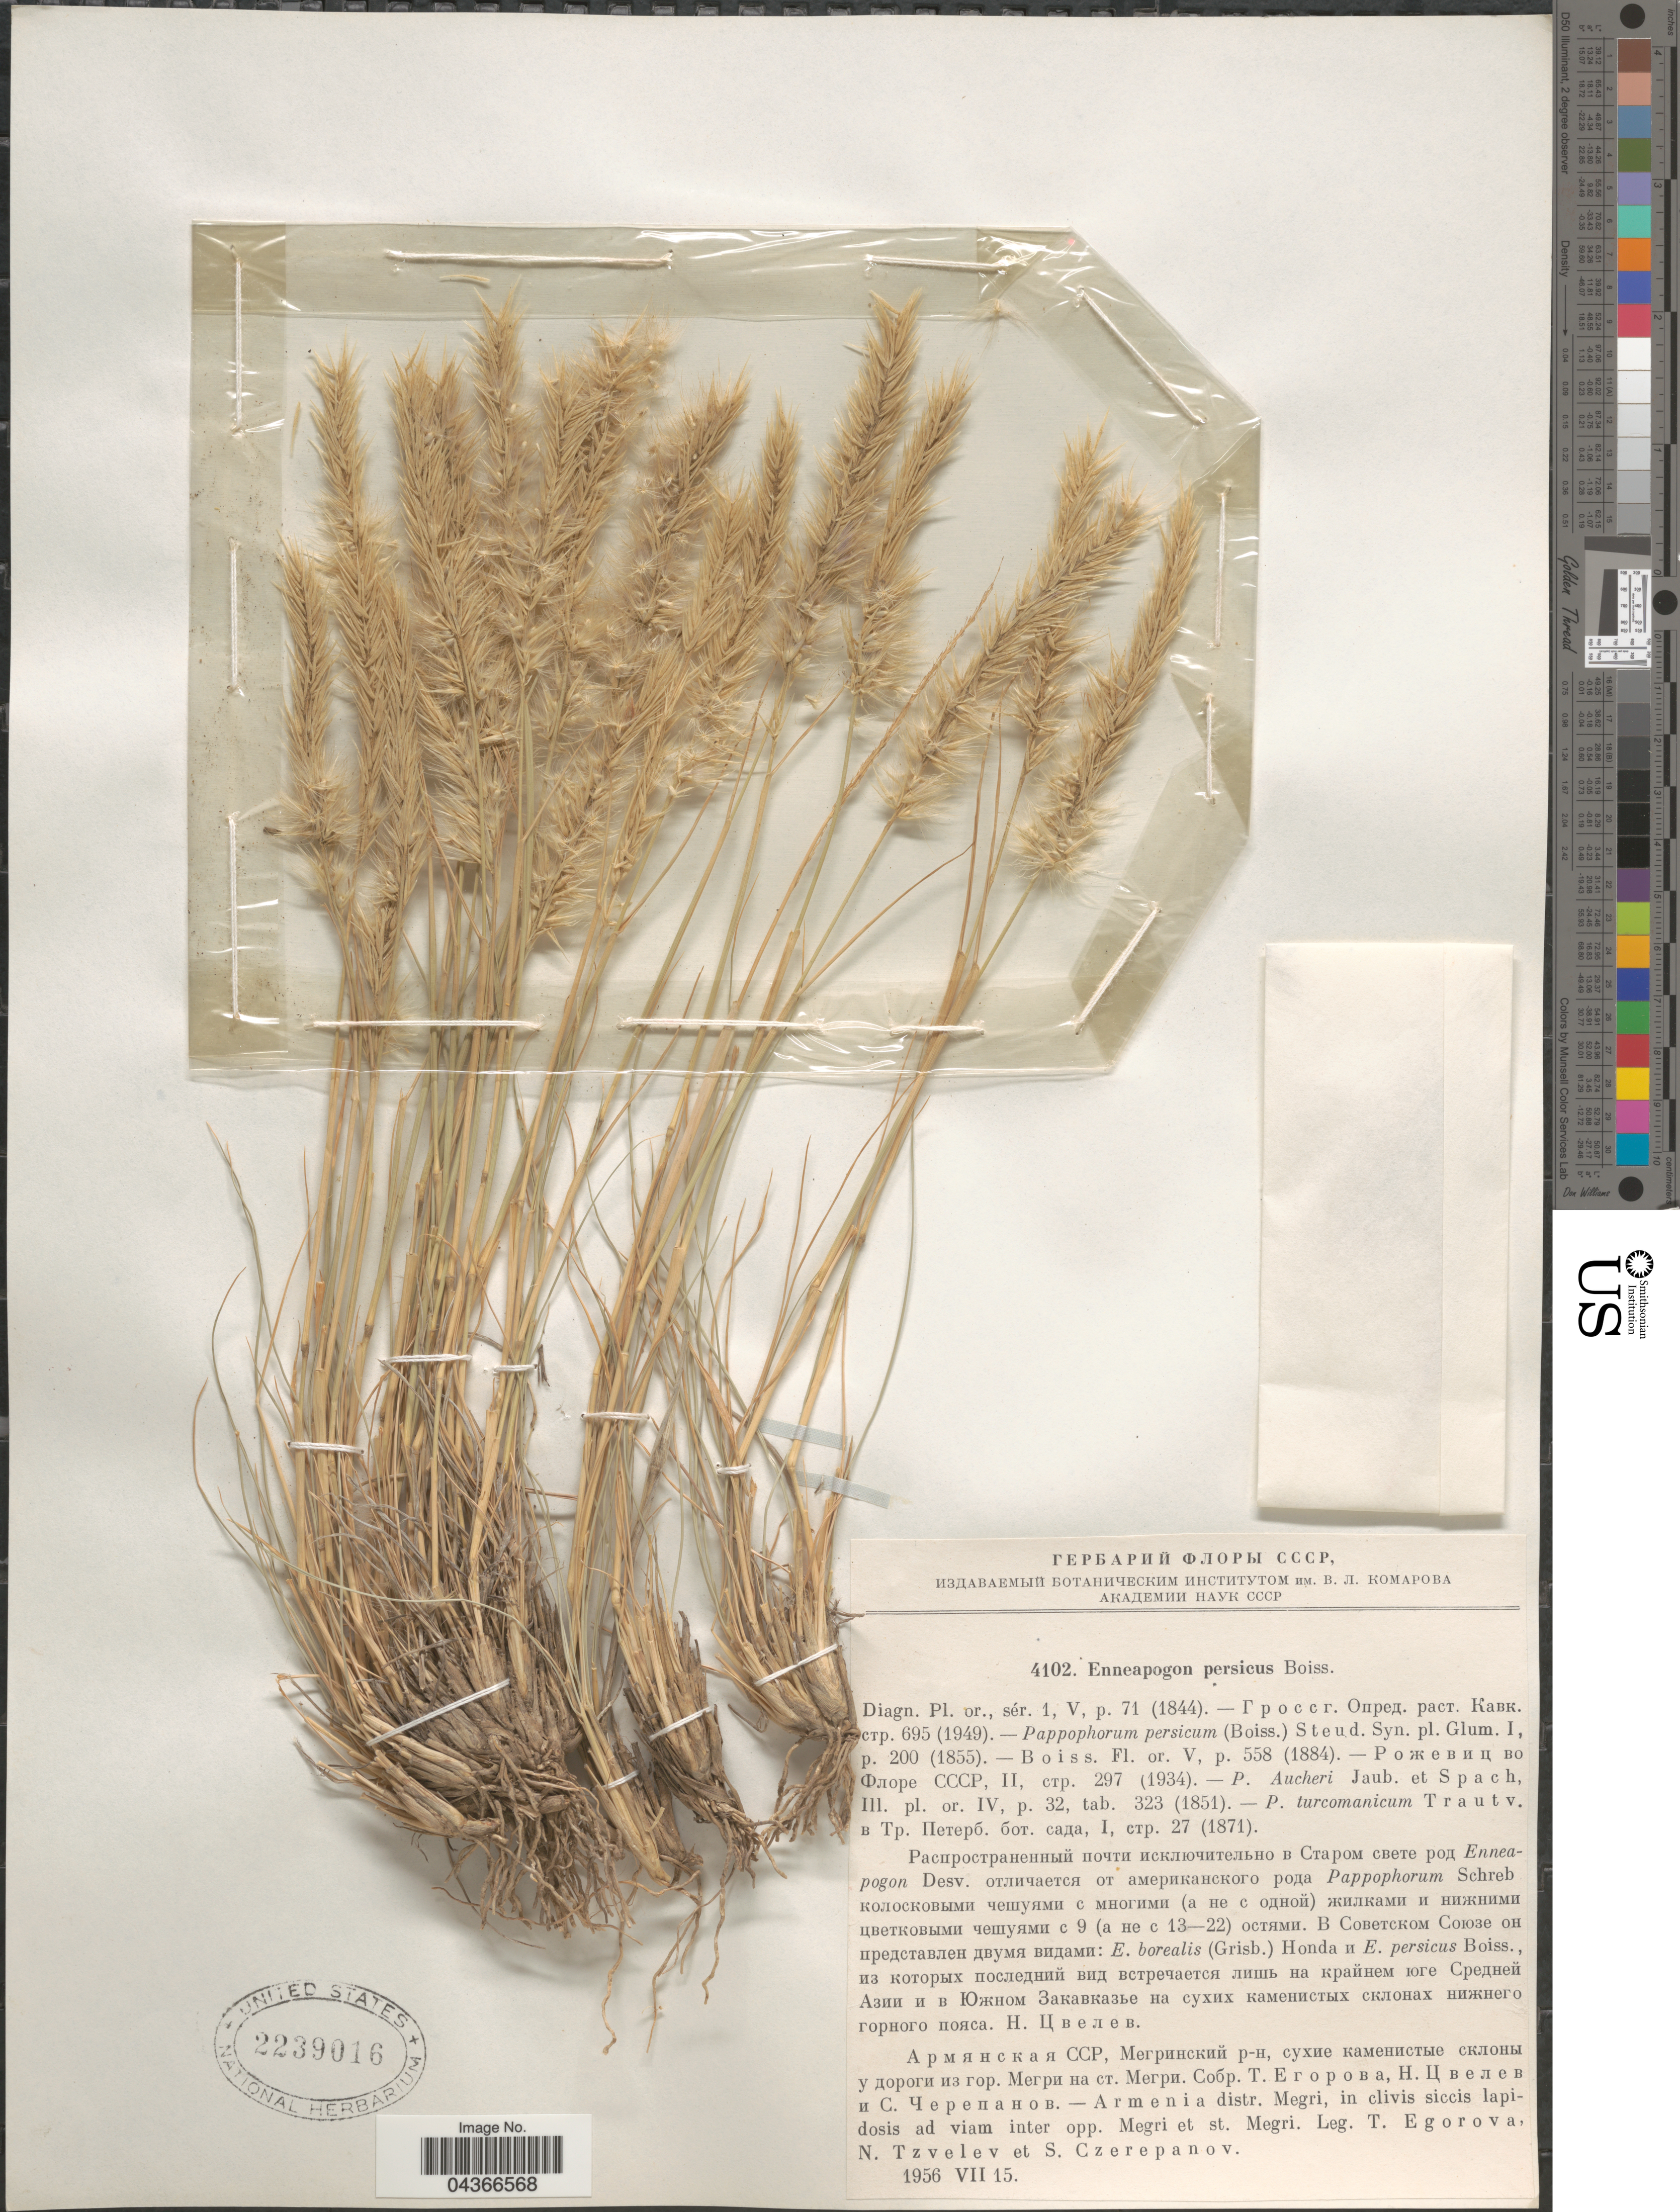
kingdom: Plantae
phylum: Tracheophyta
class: Liliopsida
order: Poales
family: Poaceae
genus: Enneapogon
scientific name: Enneapogon persicus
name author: Boiss.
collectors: T. V. Egorova, N. N. Tzvelev & S. Czerepanov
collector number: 4102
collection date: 1956-07-15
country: Armenia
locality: Distr. Megri, in clivis siccis lapidosis ad viam inter opp. Megri et st. megri.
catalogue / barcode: US 2239016